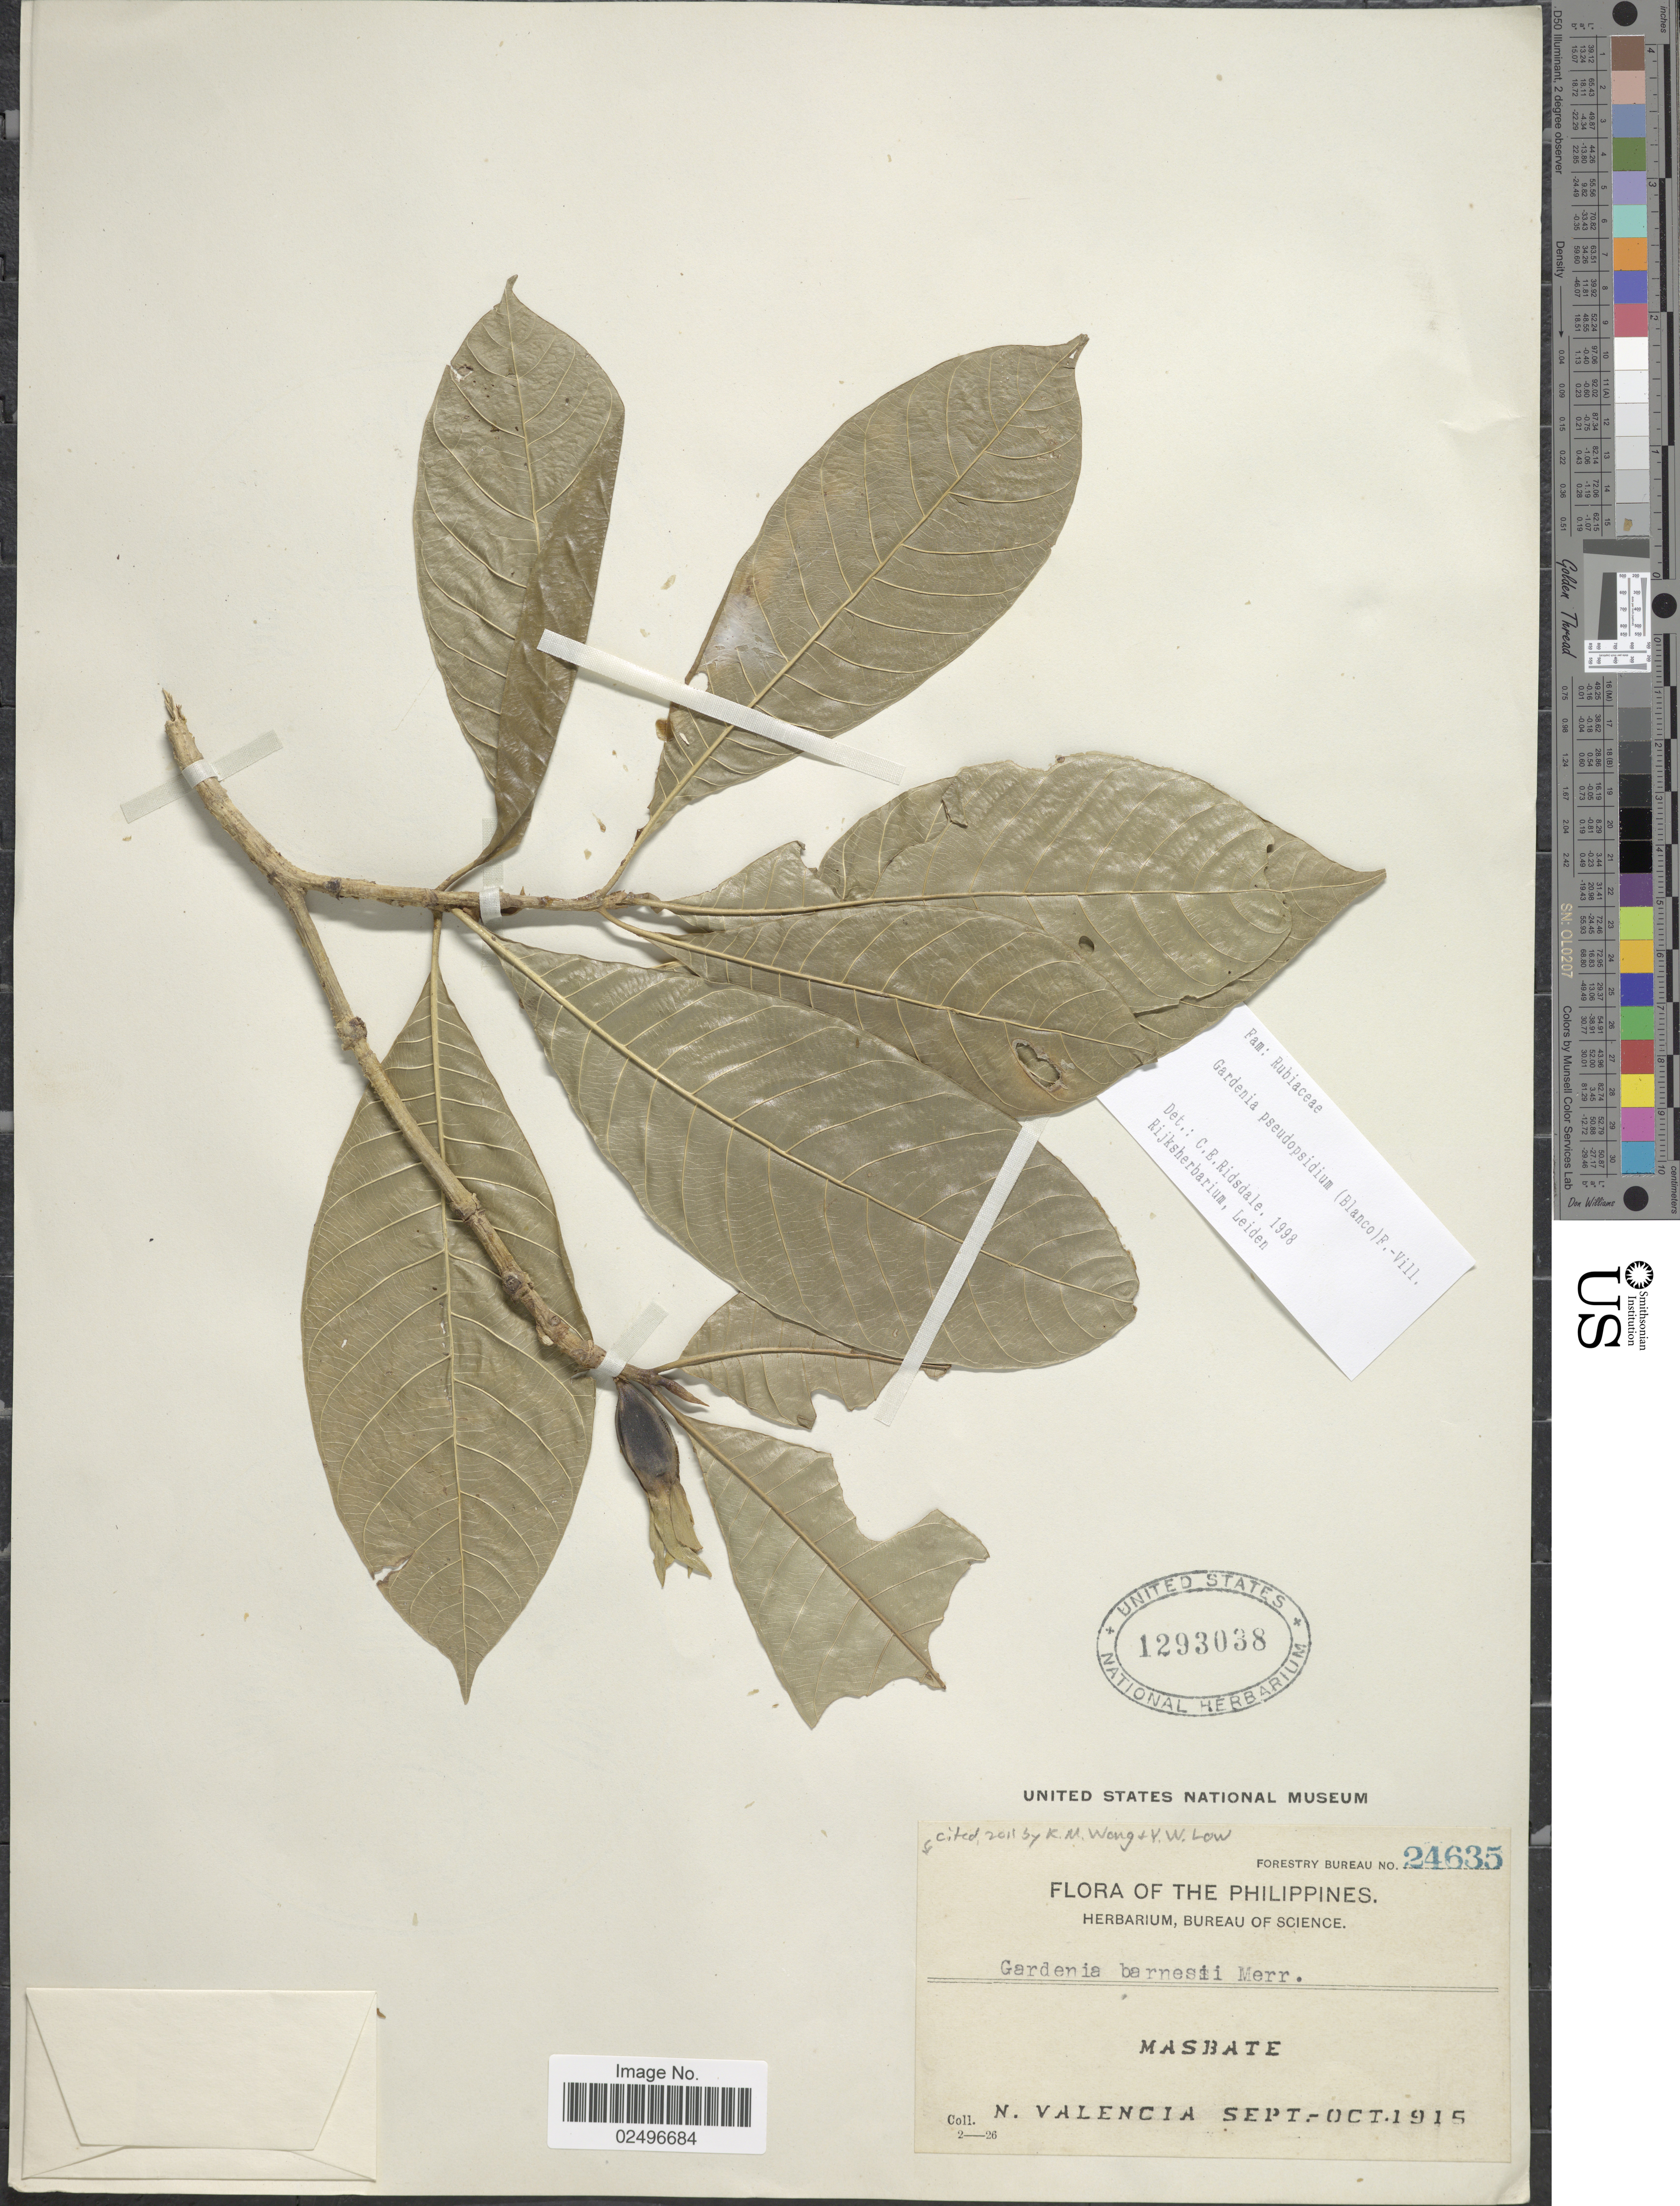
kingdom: Plantae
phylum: Tracheophyta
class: Magnoliopsida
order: Gentianales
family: Rubiaceae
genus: Gardenia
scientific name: Gardenia barnesii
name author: Merr.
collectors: N. Valencia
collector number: Forestry Bureau 24635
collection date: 1915-09/1915-10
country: Philippines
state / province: Bicol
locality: Masbate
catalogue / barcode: US 1293038